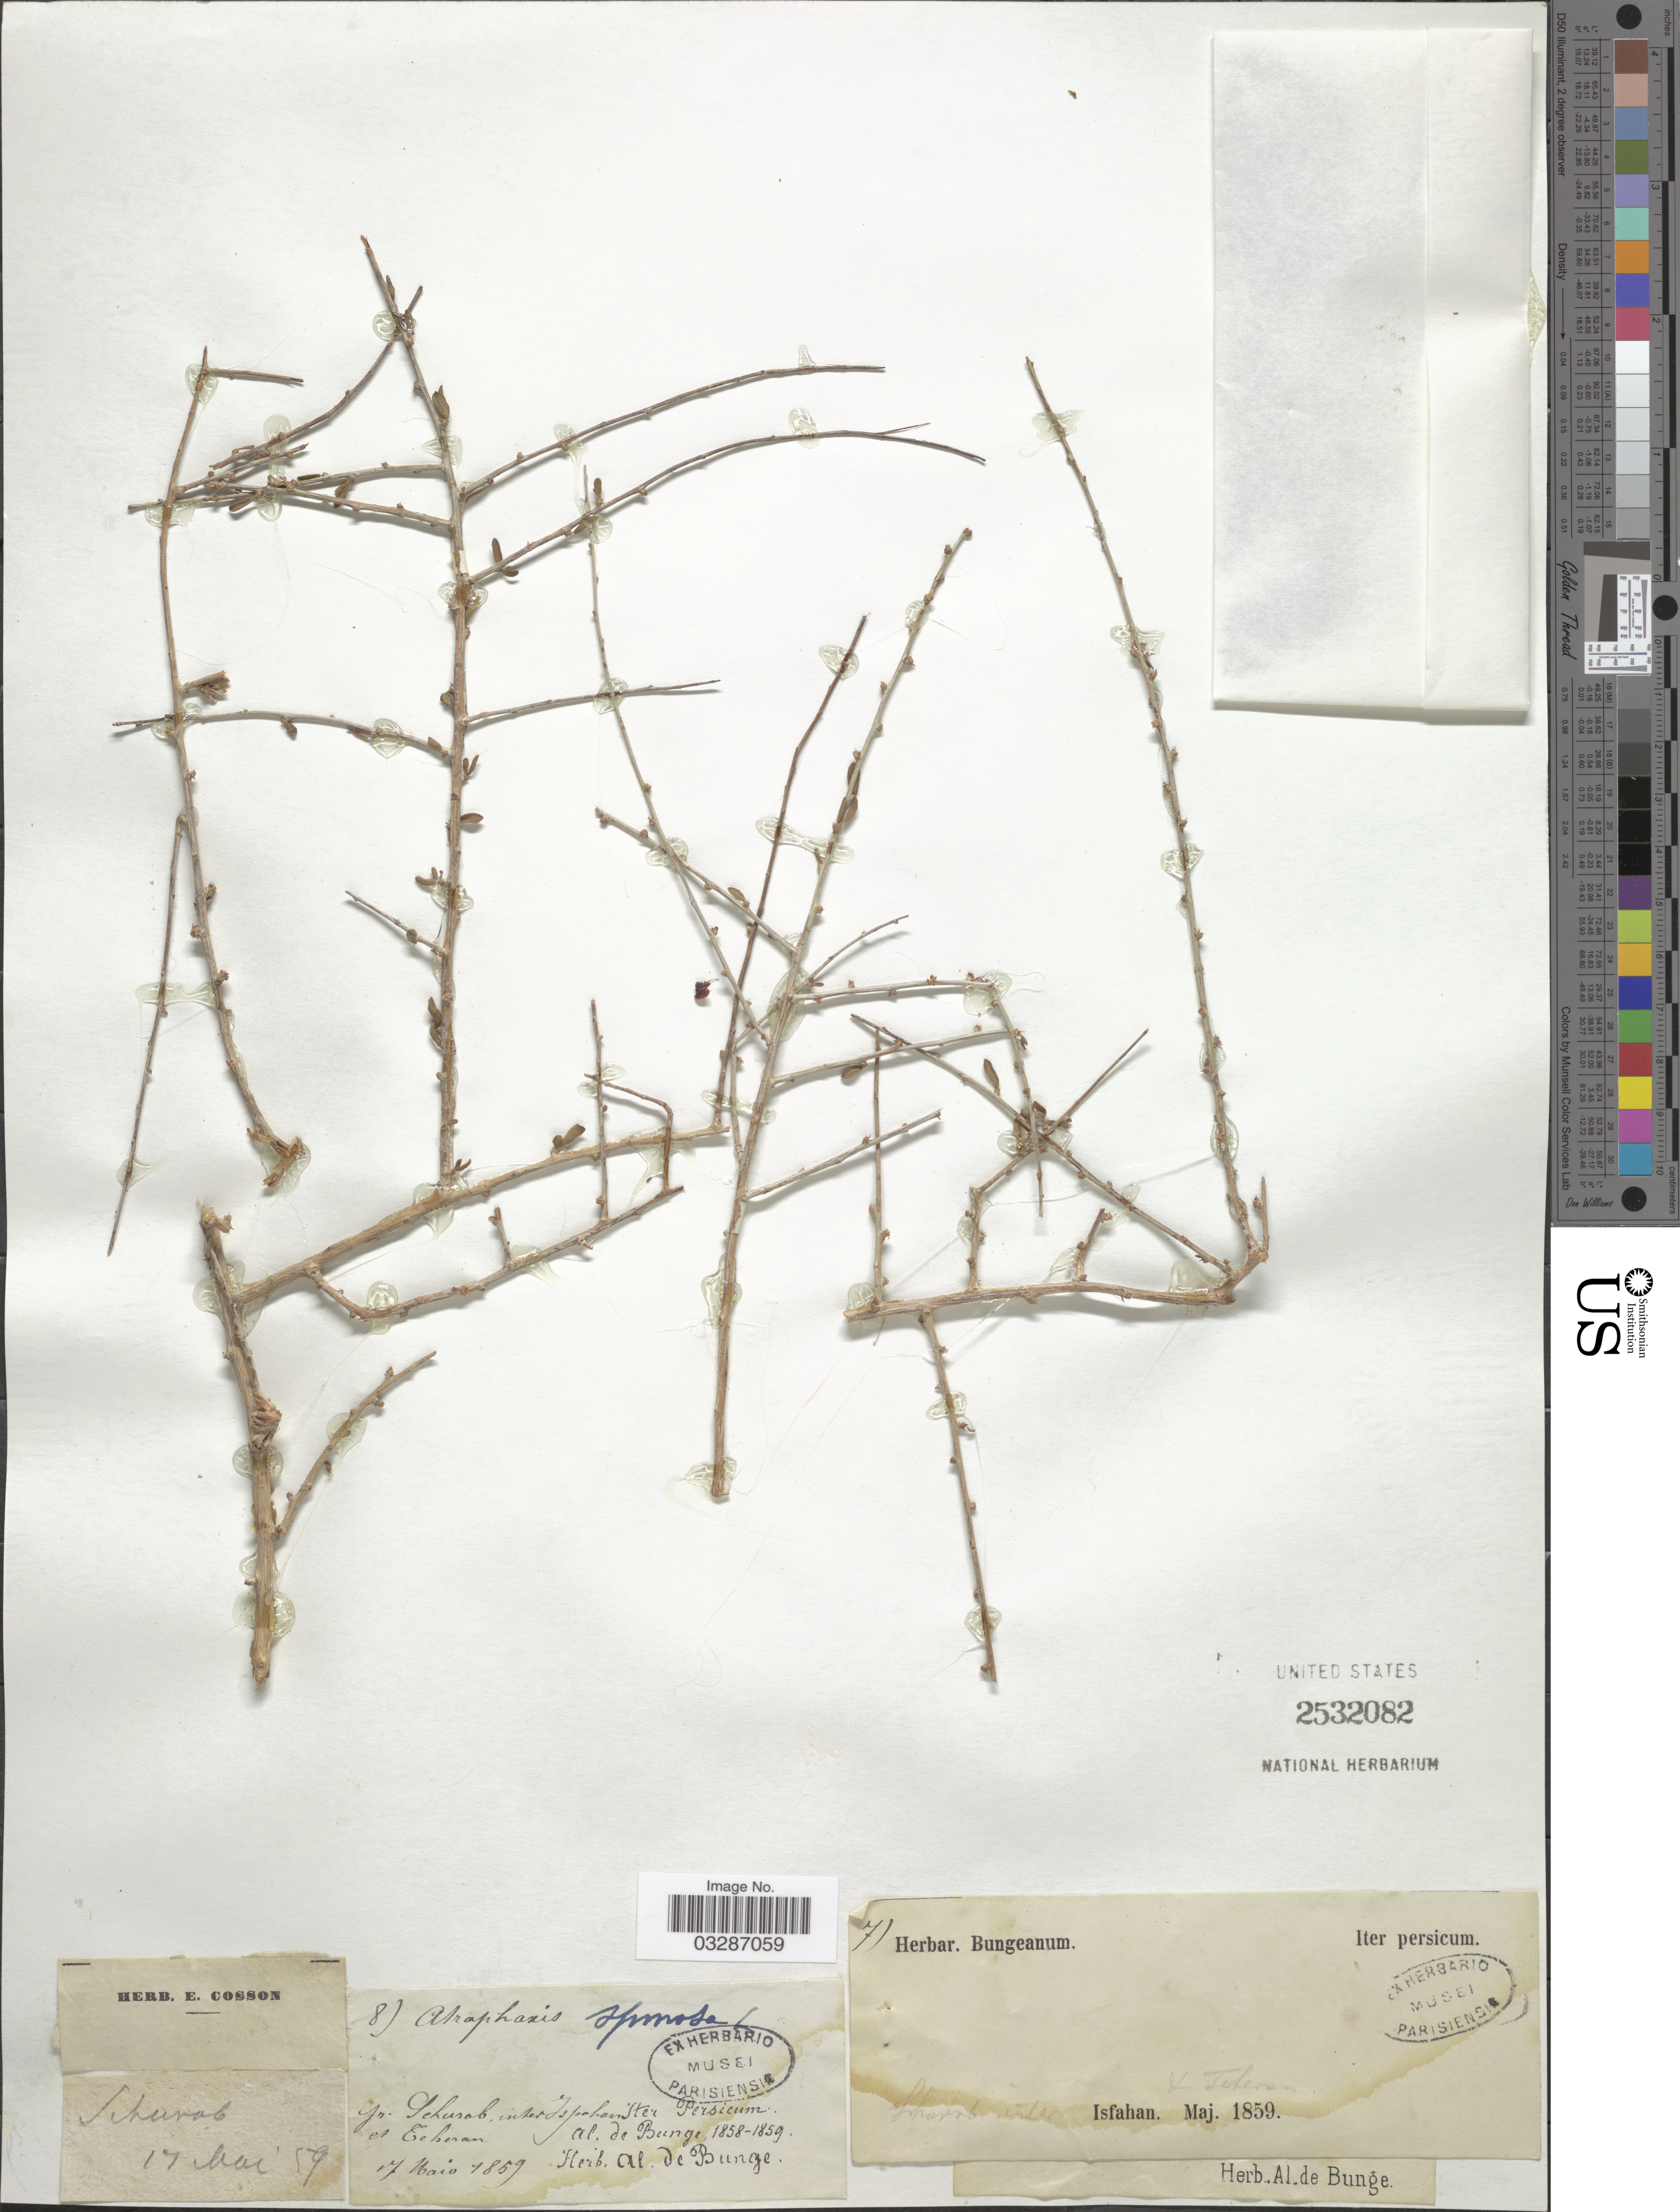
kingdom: Plantae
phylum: Tracheophyta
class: Magnoliopsida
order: Caryophyllales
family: Polygonaceae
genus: Atraphaxis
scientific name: Atraphaxis spinosa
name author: L.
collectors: A. de Bunge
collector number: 8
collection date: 1859-05-17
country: Iran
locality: Pr. Schurab, inter Ispahan et Teheran. Iter Persicum.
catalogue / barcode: US 2532082